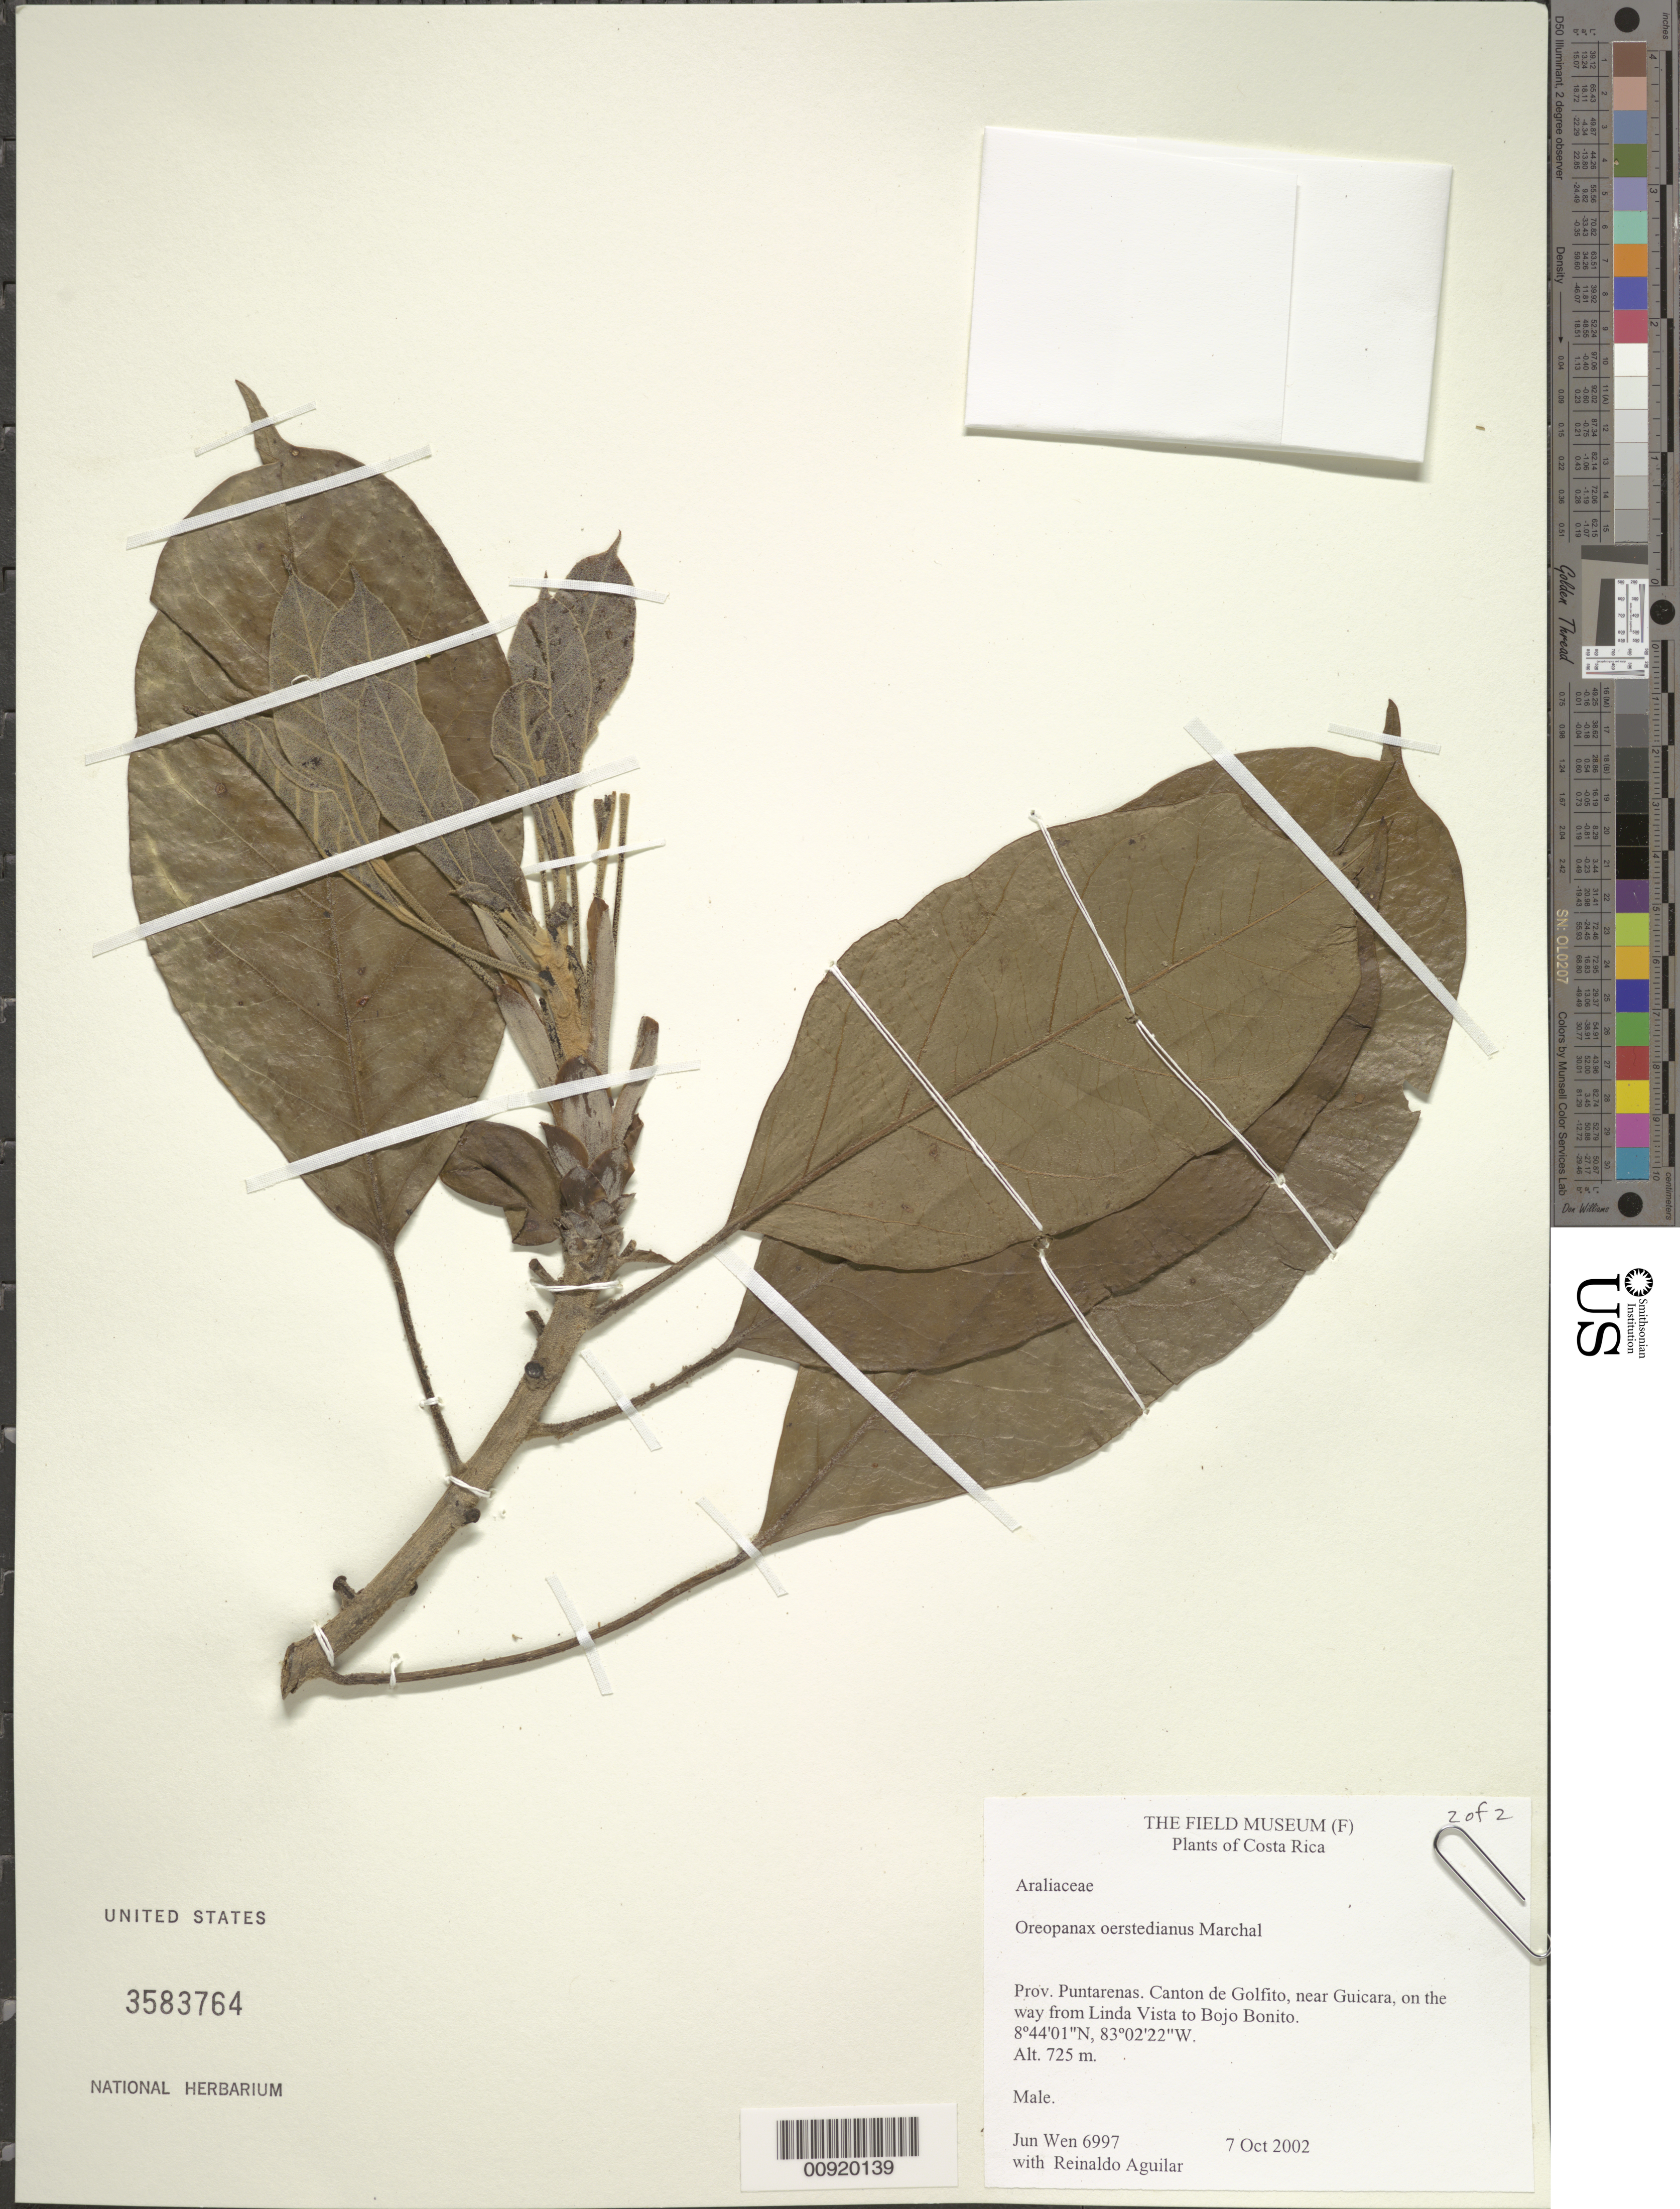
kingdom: Plantae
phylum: Tracheophyta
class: Magnoliopsida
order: Apiales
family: Araliaceae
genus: Oreopanax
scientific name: Oreopanax oerstedianus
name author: Marchal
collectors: J. Wen & R. Aguilar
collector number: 6997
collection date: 2002-10-07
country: Costa Rica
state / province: Puntarenas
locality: Canton de Golfito, near Guicara, on the way from Linda Vista to Bojo Bonito.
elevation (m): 725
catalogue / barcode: US 3583764